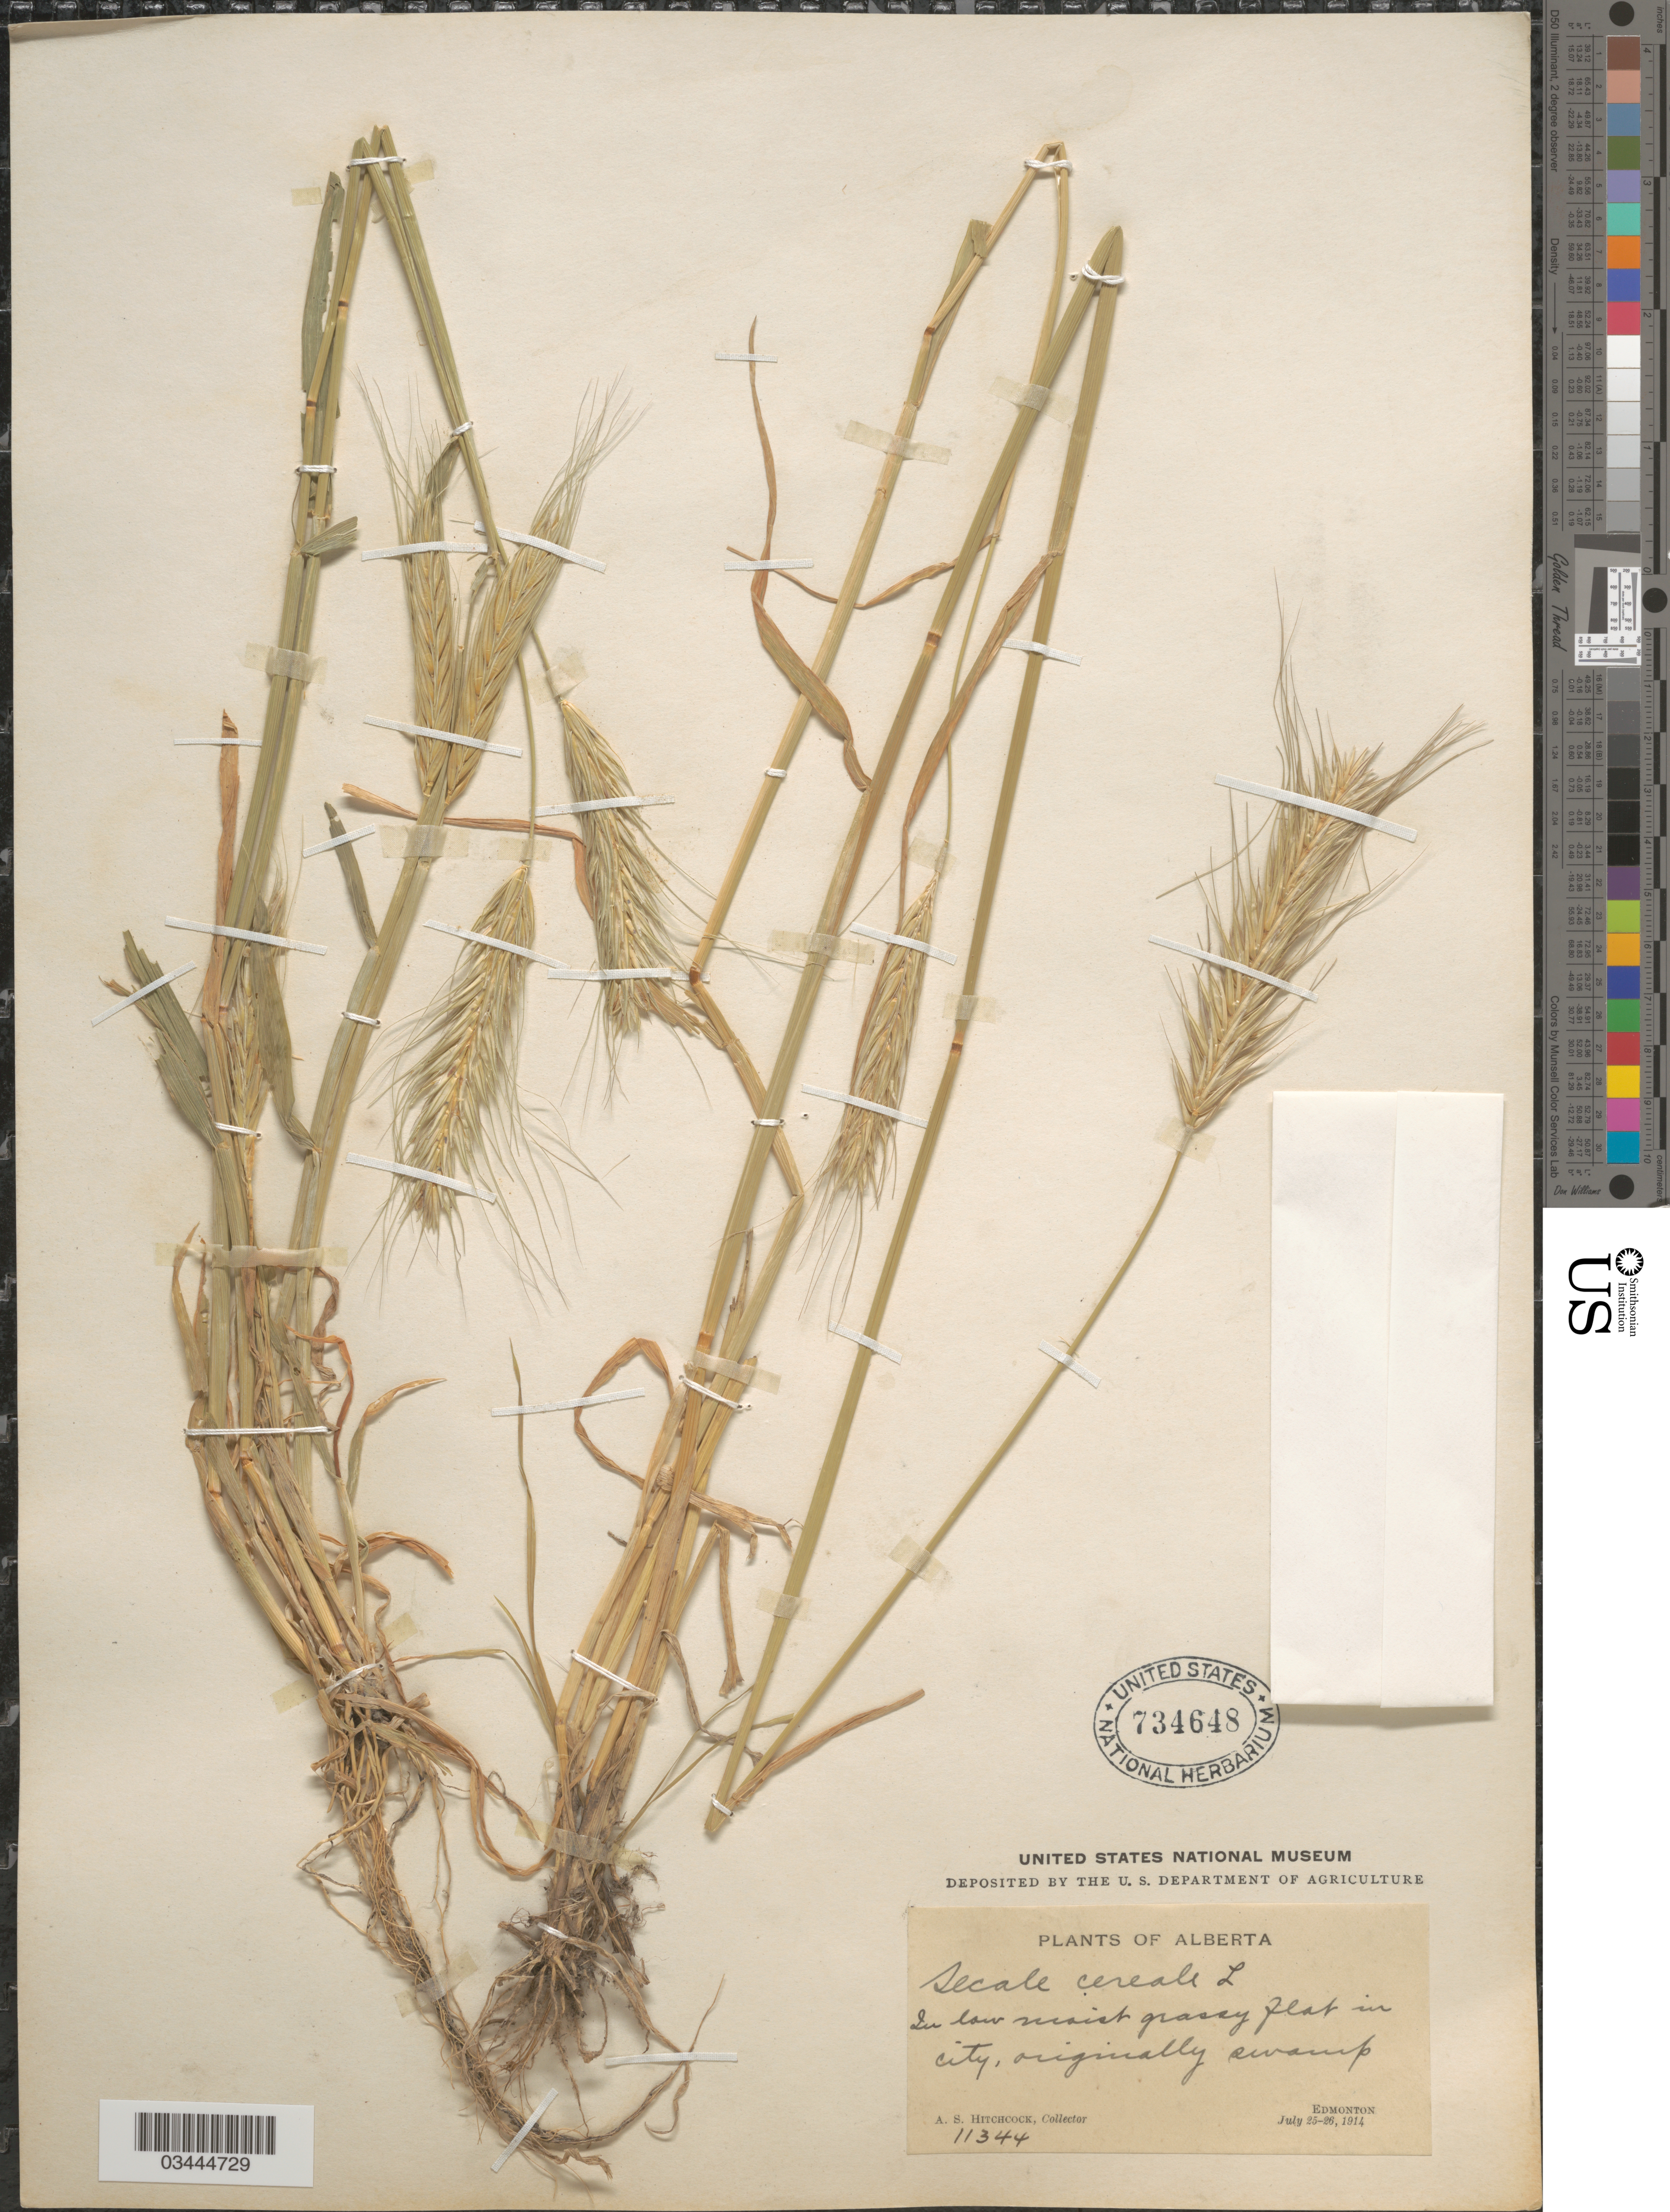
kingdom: Plantae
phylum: Tracheophyta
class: Liliopsida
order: Poales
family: Poaceae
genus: Secale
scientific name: Secale cereale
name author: L.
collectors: A. S. Hitchcock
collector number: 11344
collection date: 1914-07-25/1914-07-26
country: Canada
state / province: Alberta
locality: Edmonton.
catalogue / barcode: US 734648